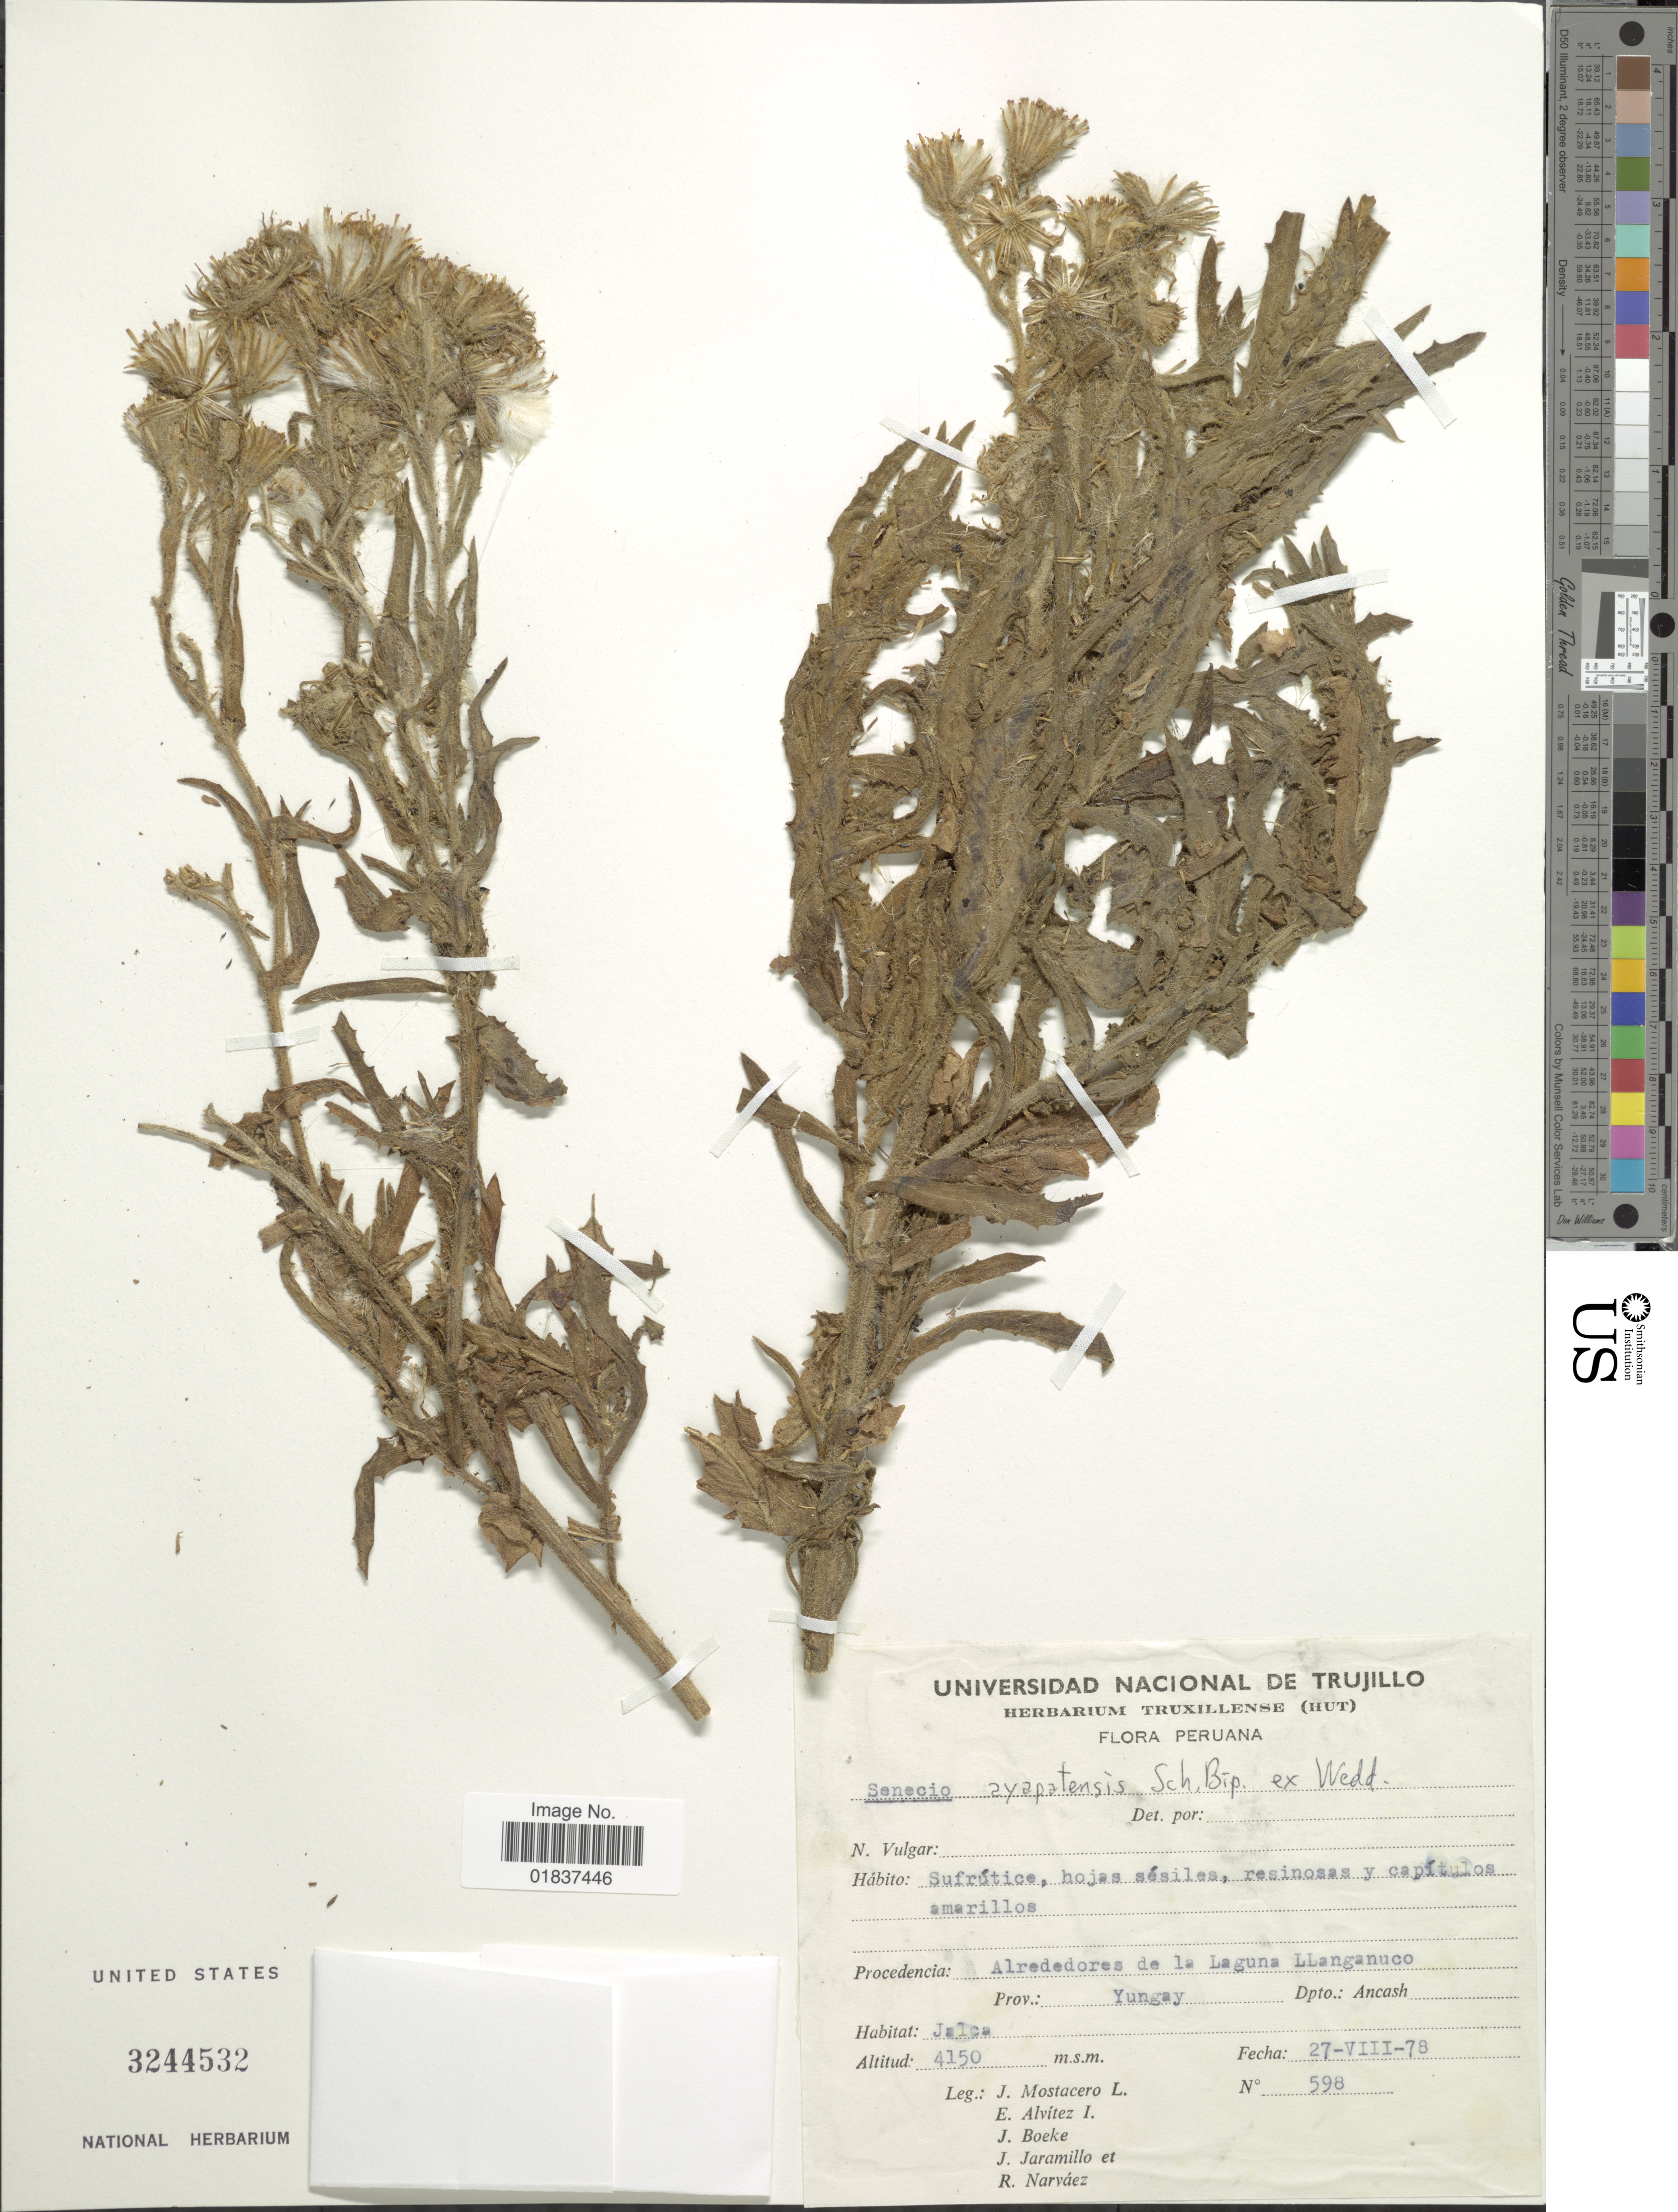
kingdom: Plantae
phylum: Tracheophyta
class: Magnoliopsida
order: Asterales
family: Asteraceae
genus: Senecio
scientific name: Senecio ayapatensis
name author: Sch. Bip.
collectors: J. Mostacero L., E. Alvitez I., J. D. Boeke, J. Jaramillo & R. Narváez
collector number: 598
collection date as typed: Transcribed d/m/y: 27/8/78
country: Peru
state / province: Ancash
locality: Alrededores de la Laguna Llanganuco. Prov.: Yungay. Dpto.: Ancash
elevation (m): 4150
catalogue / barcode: US 3244532